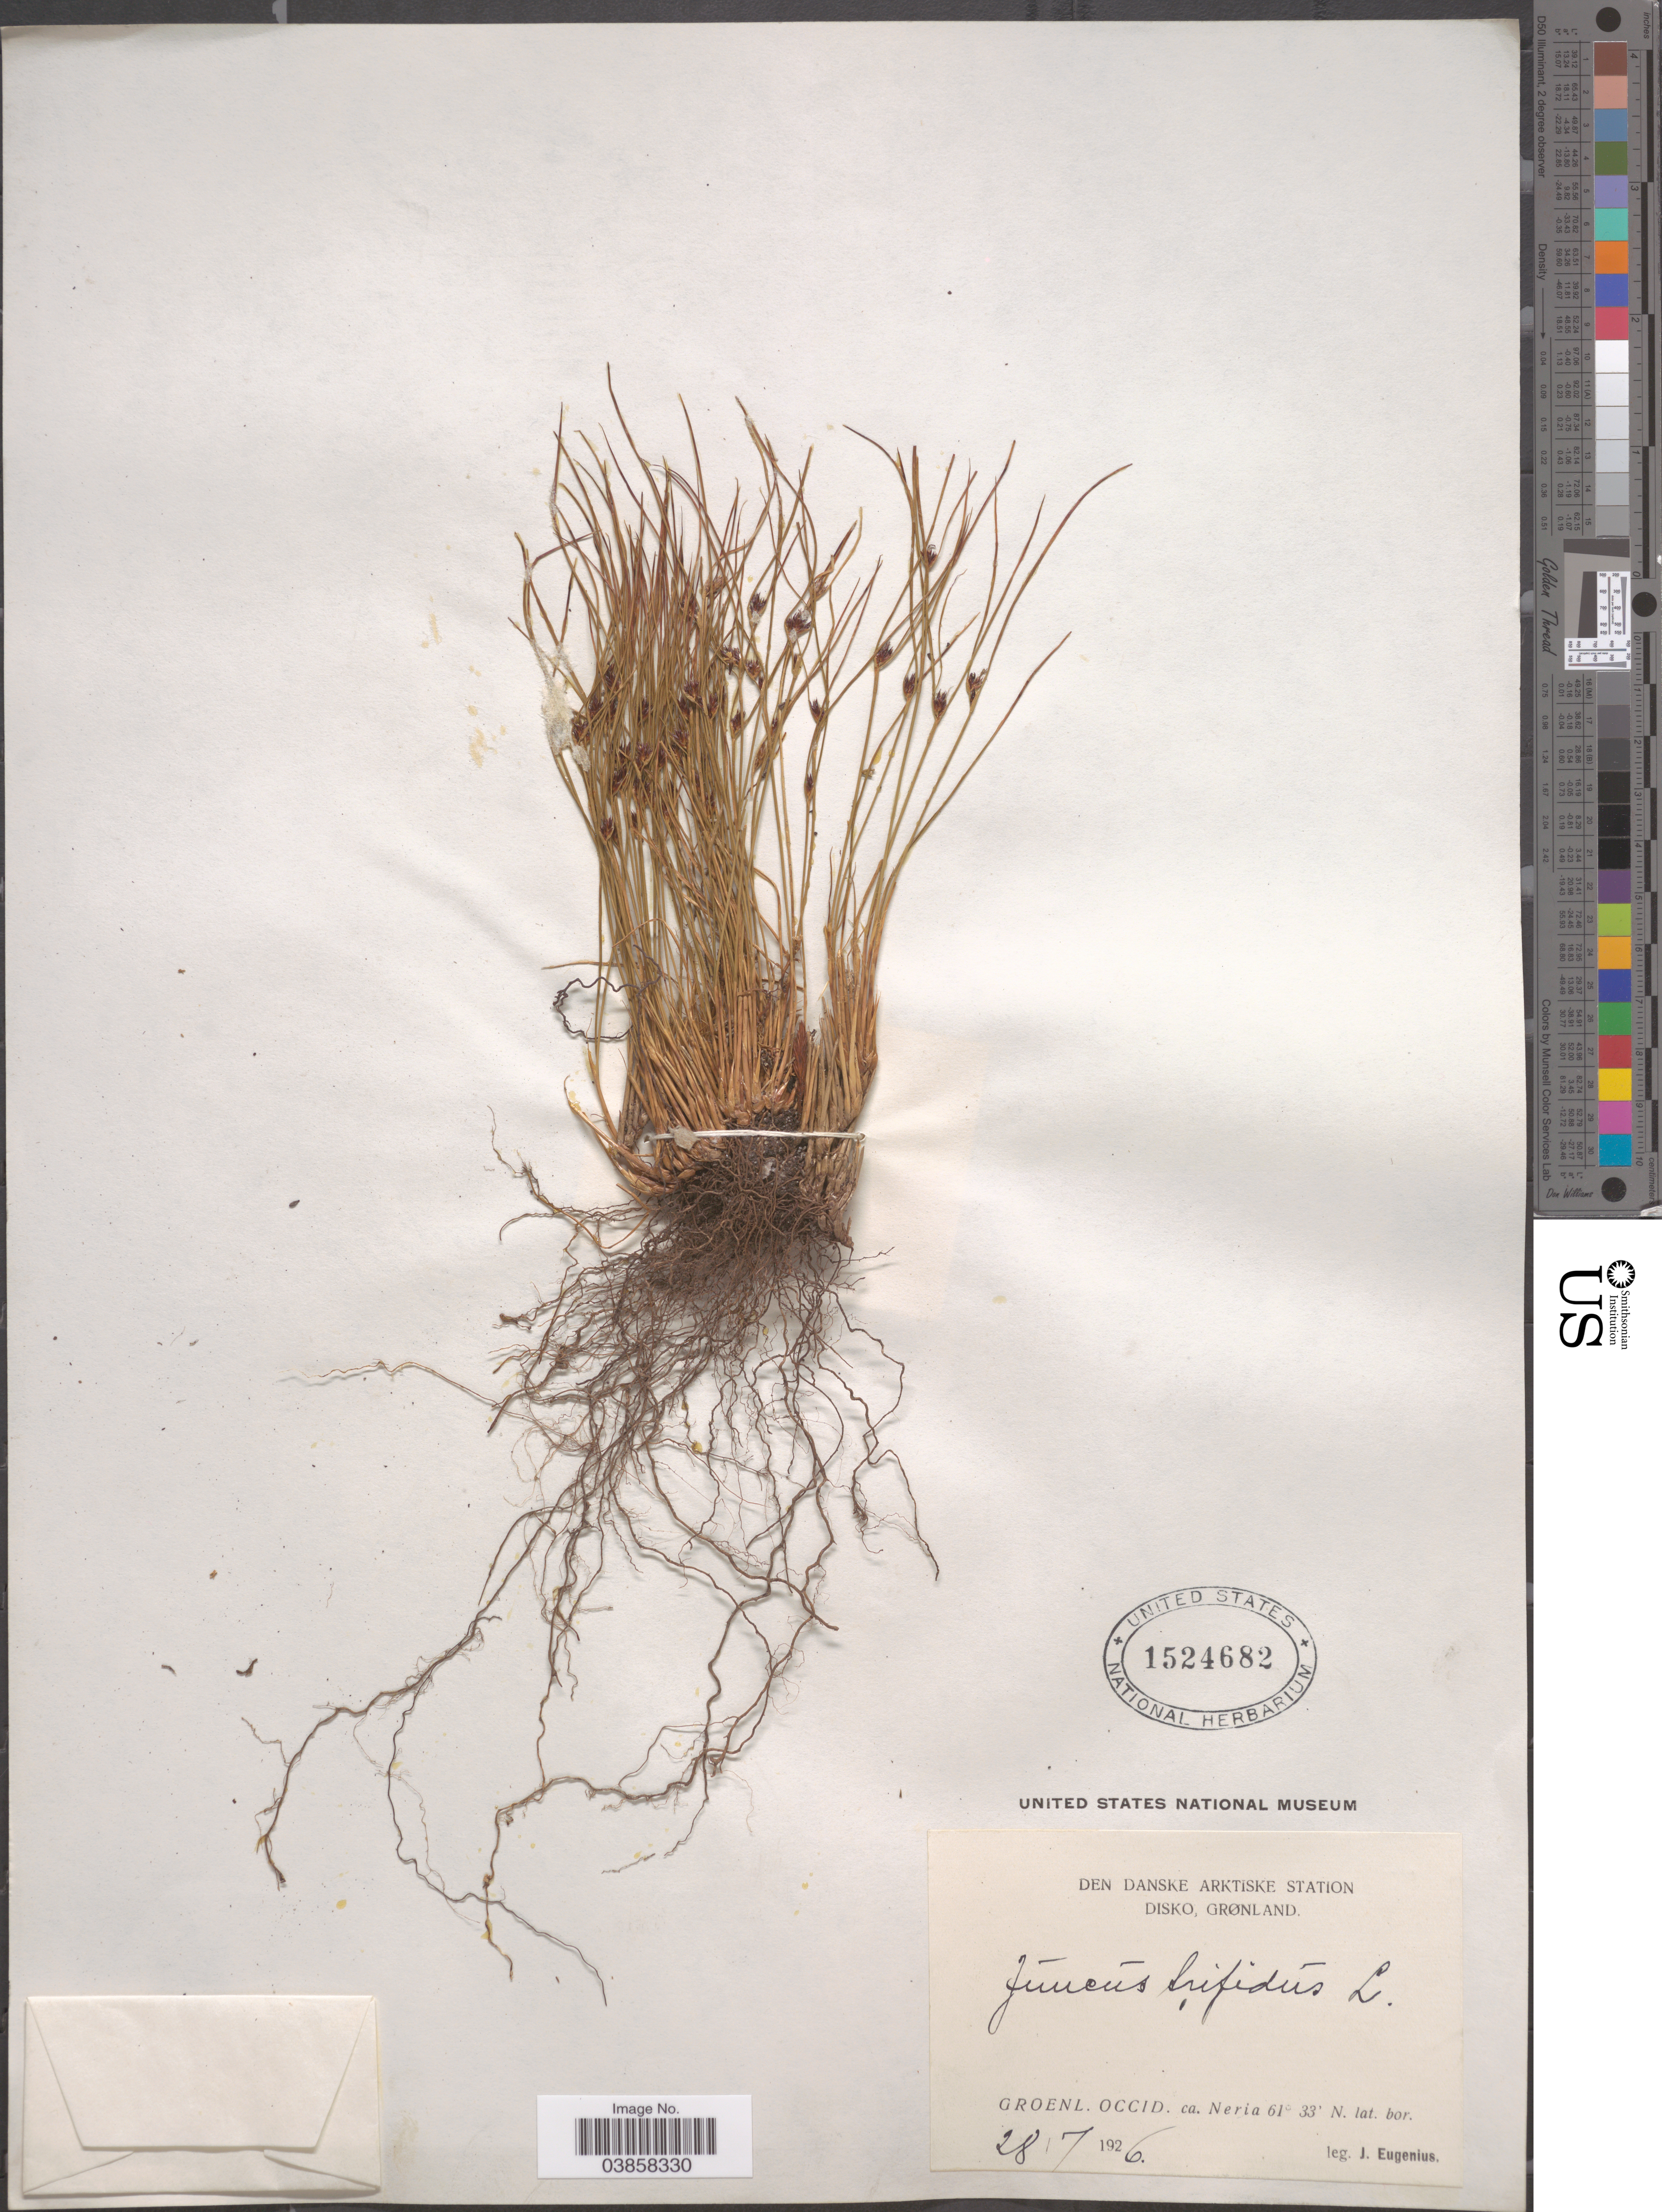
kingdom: Plantae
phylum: Tracheophyta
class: Liliopsida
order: Poales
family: Juncaceae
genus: Juncus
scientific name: Juncus trifidus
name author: L.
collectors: J. Eugenius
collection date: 1926-07-28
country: Greenland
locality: Den Danske Arktiske Station. Disko. Grønland. Groenl. Occid. ca. Neria.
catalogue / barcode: US 1524682